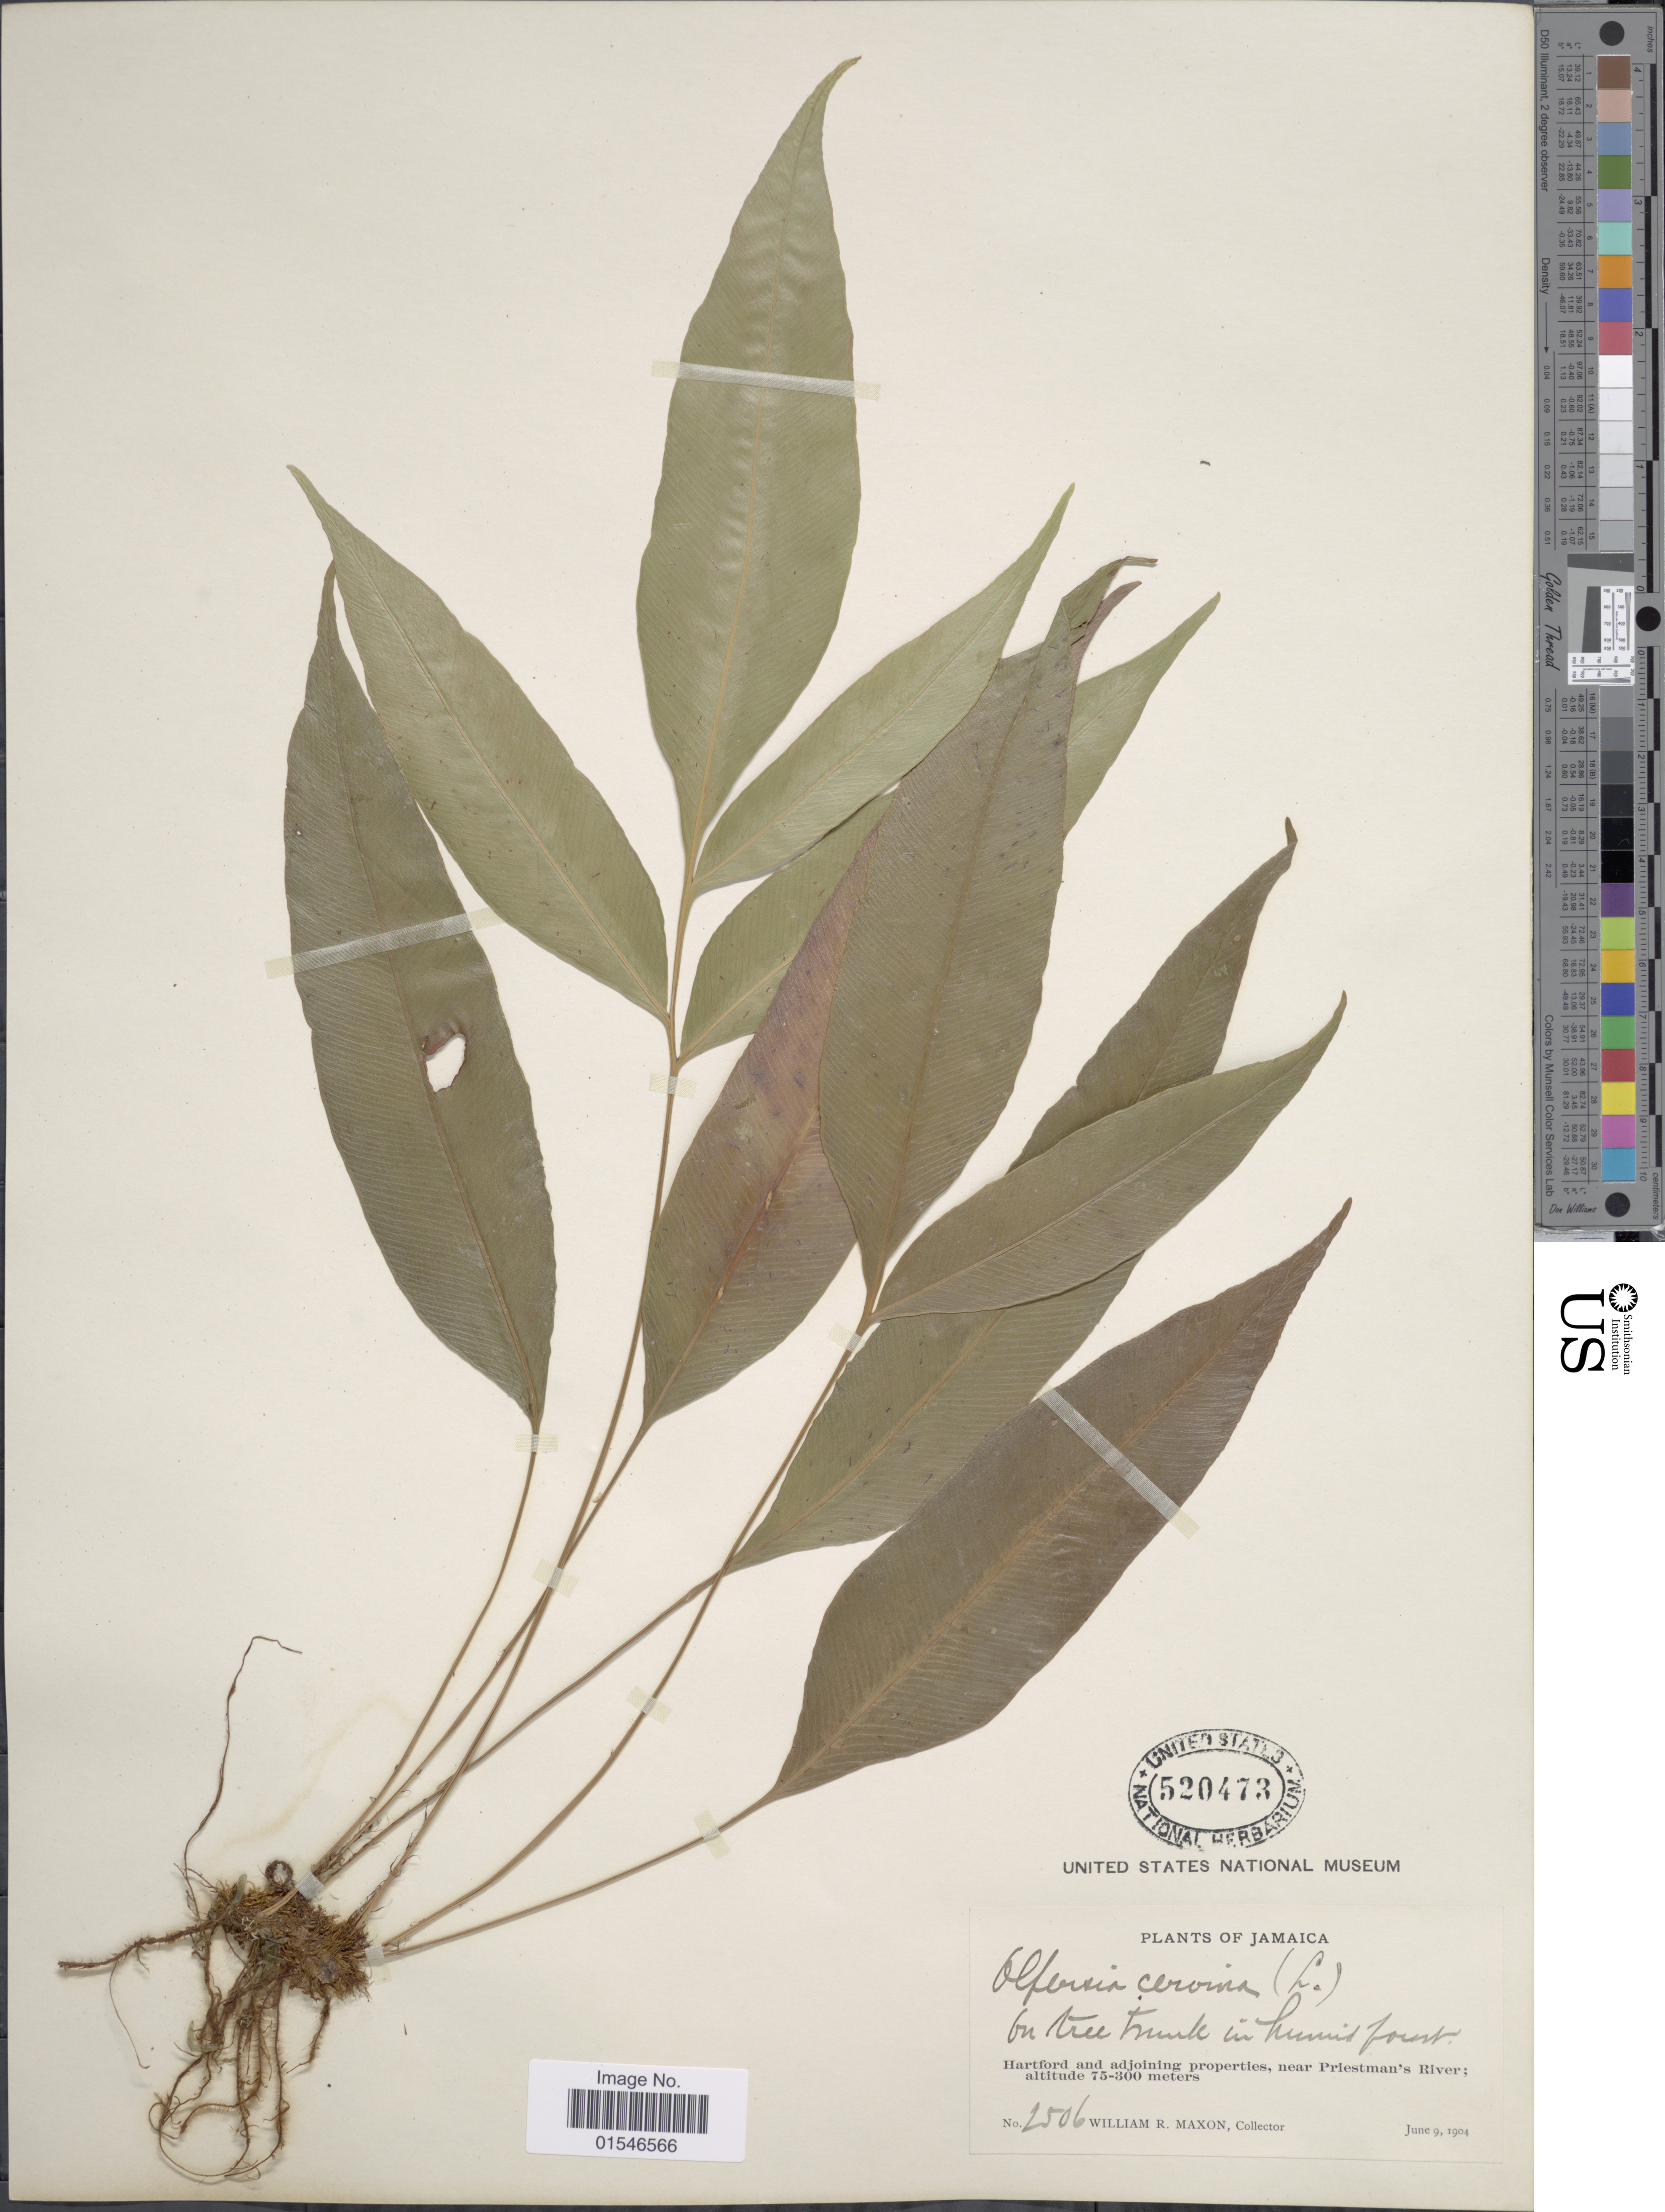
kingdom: Plantae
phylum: Tracheophyta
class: Polypodiopsida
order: Polypodiales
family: Dryopteridaceae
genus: Olfersia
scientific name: Olfersia cervina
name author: (L.) Kunze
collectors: W. R. Maxon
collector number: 2506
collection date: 1904-06-09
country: Jamaica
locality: Hartford and adjoining properties, near Priestman's River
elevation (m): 75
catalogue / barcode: US 520473